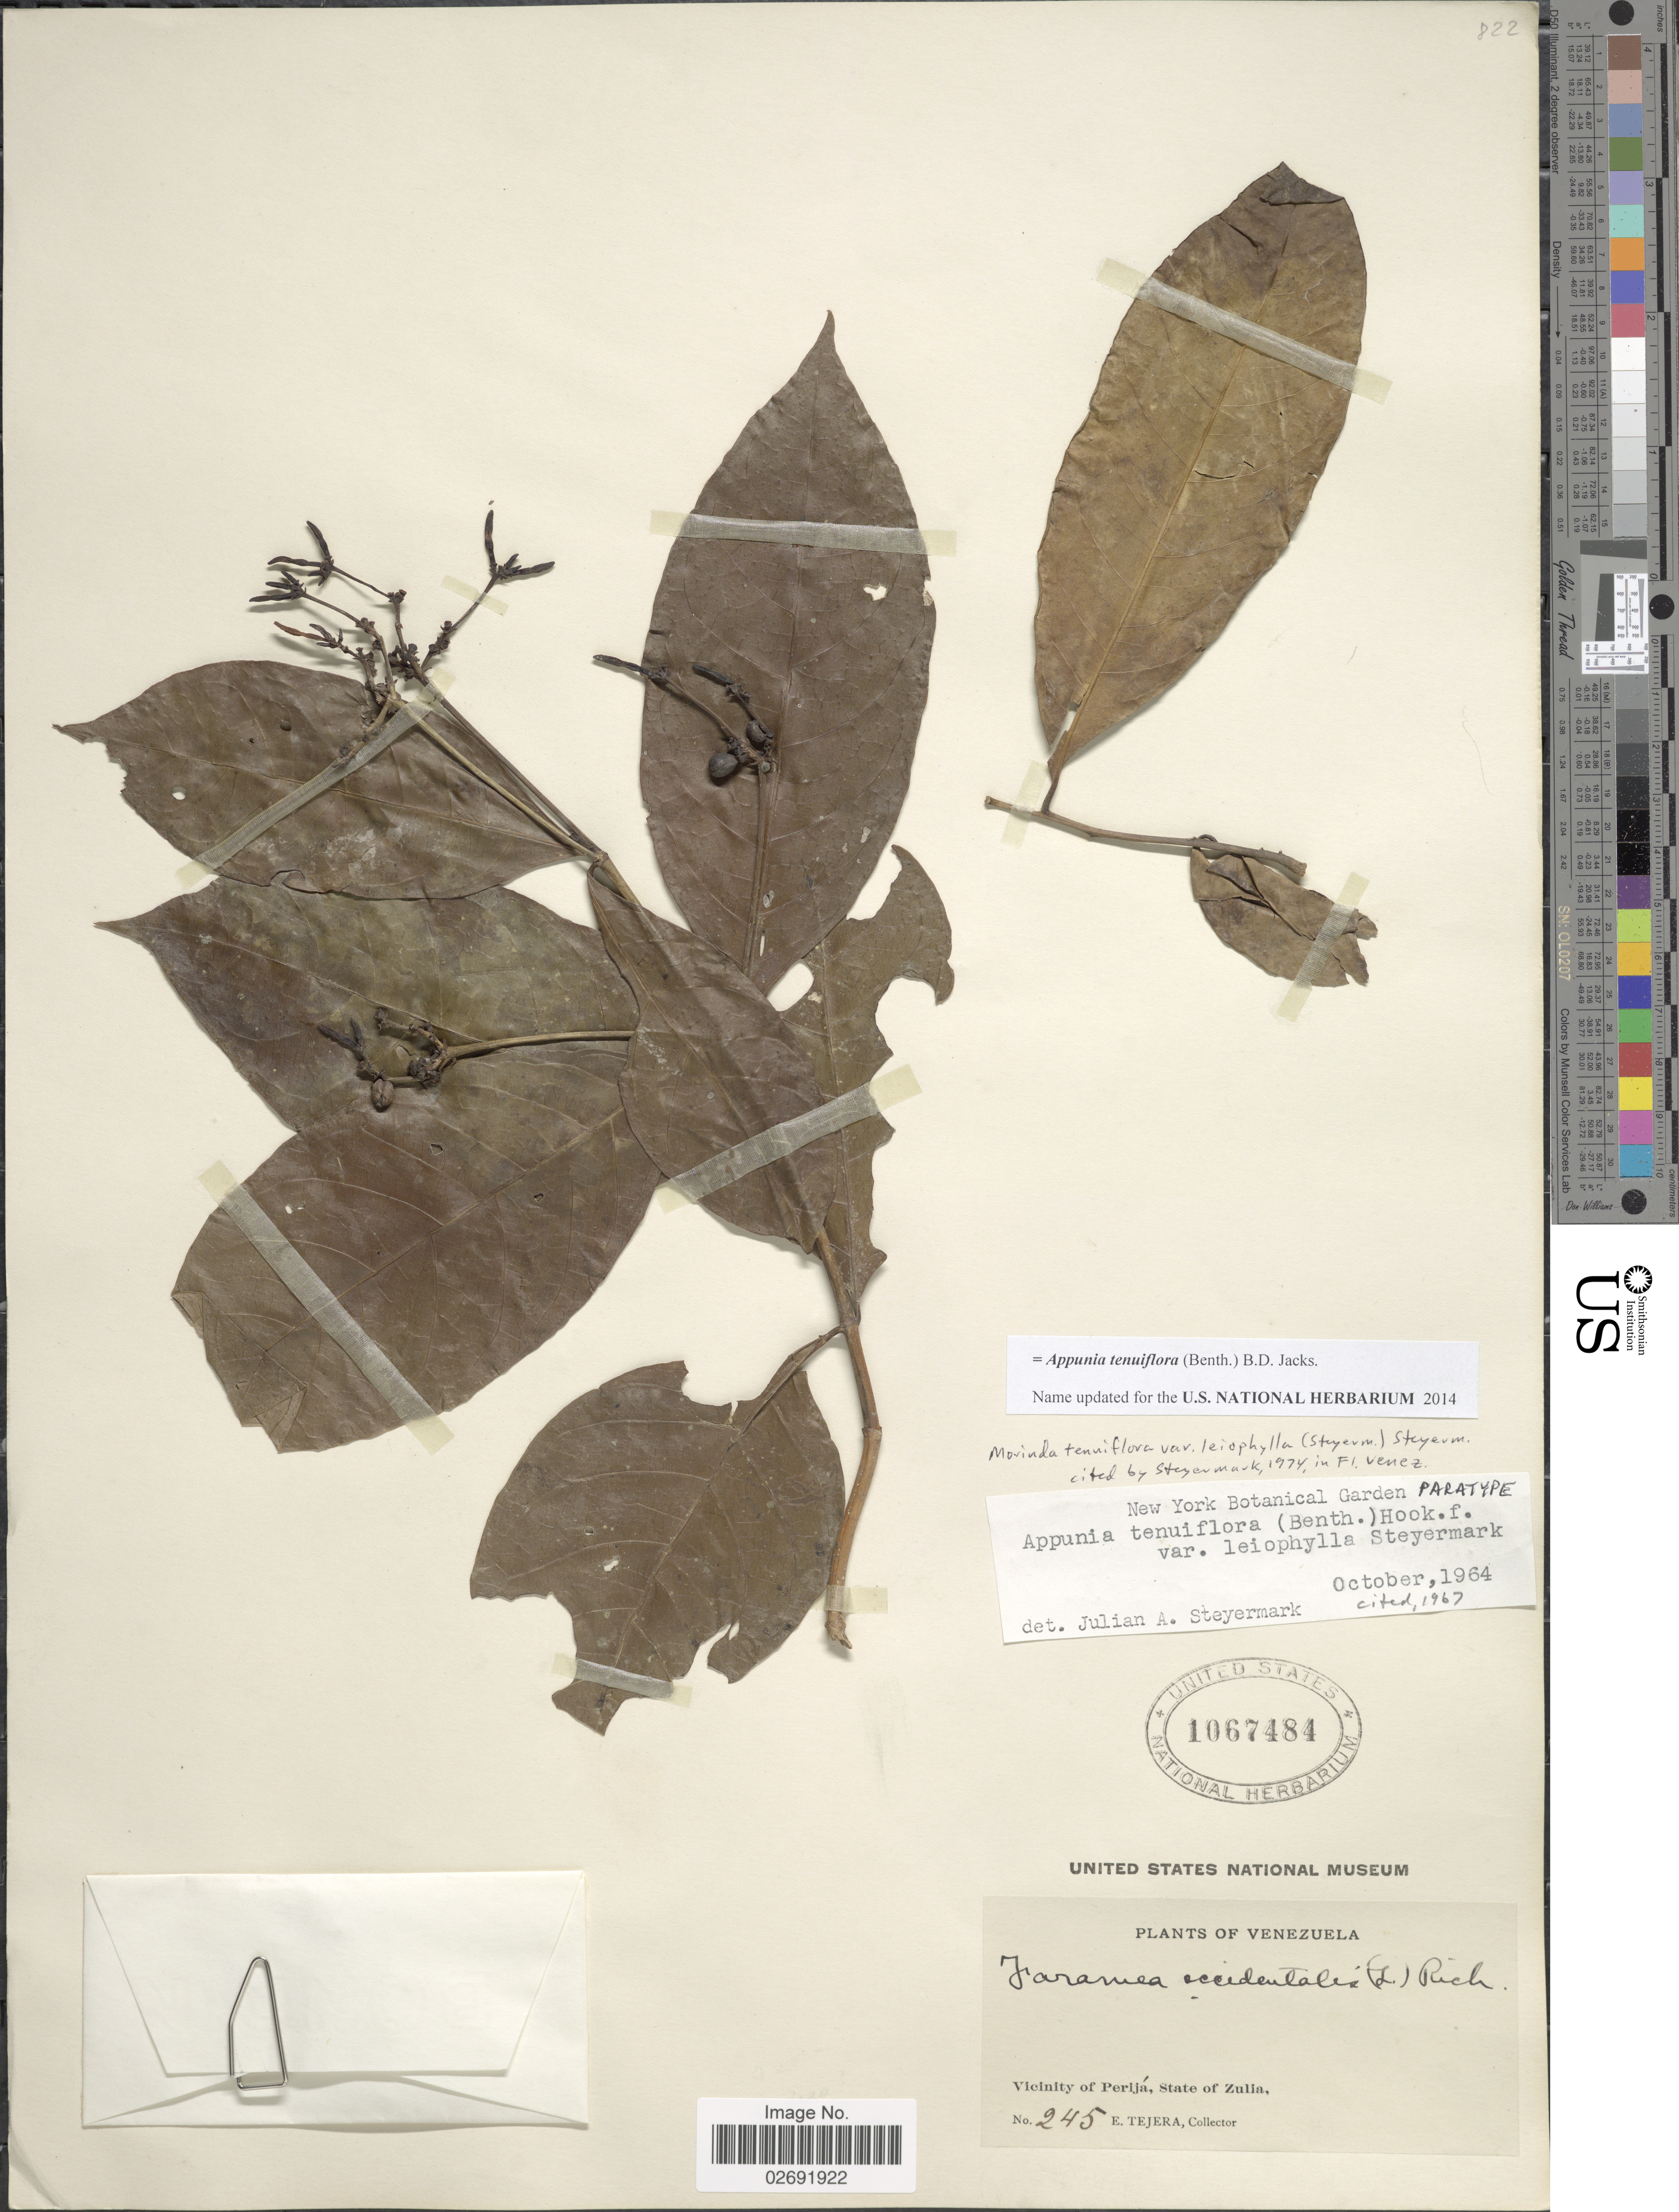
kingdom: Plantae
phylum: Tracheophyta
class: Magnoliopsida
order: Gentianales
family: Rubiaceae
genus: Appunia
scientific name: Appunia tenuiflora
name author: (Benth.) Hook. f. ex B.D. Jacks.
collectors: E. Tejera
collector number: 245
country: Venezuela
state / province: Zulia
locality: Vicinity of Perijá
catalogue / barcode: US 1067484